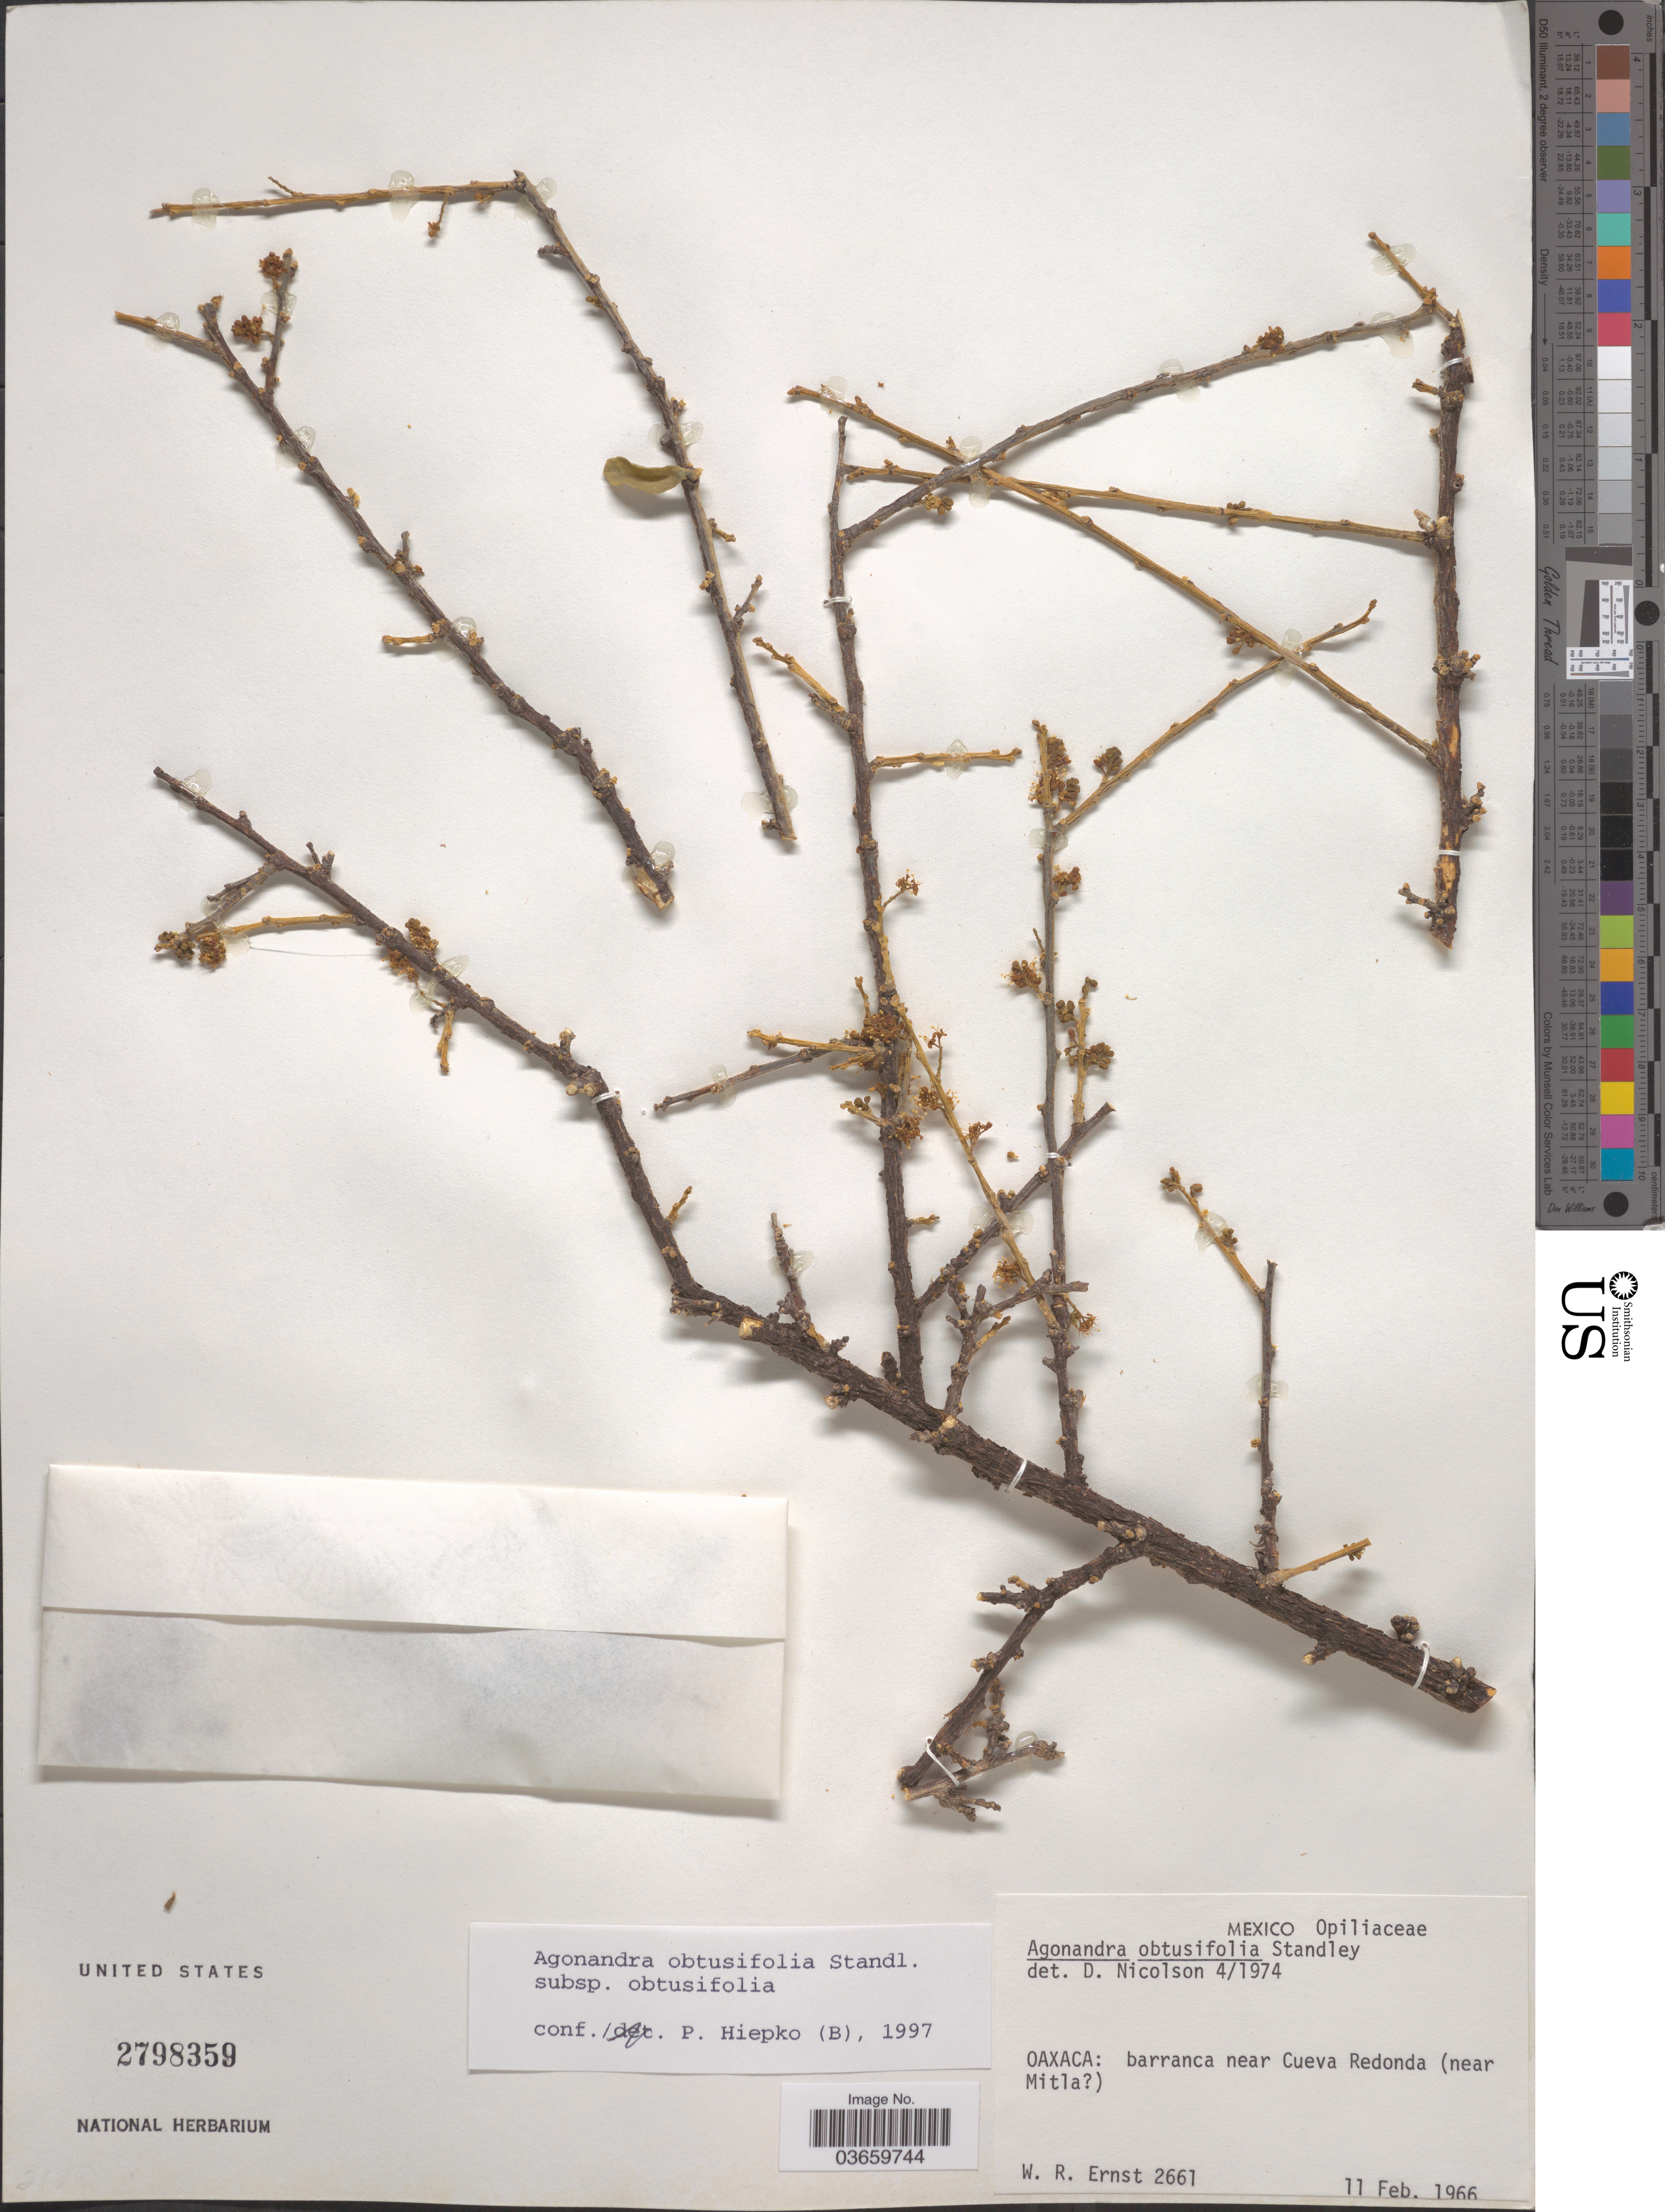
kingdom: Plantae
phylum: Tracheophyta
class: Magnoliopsida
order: Santalales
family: Opiliaceae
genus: Agonandra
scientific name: Agonandra obtusifolia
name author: Standl.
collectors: W. R. Ernst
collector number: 2661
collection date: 1966-02-11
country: Mexico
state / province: Oaxaca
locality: Barranca near Cueva Redonda (near Mitla [unsure placement]).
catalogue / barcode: US 2798359